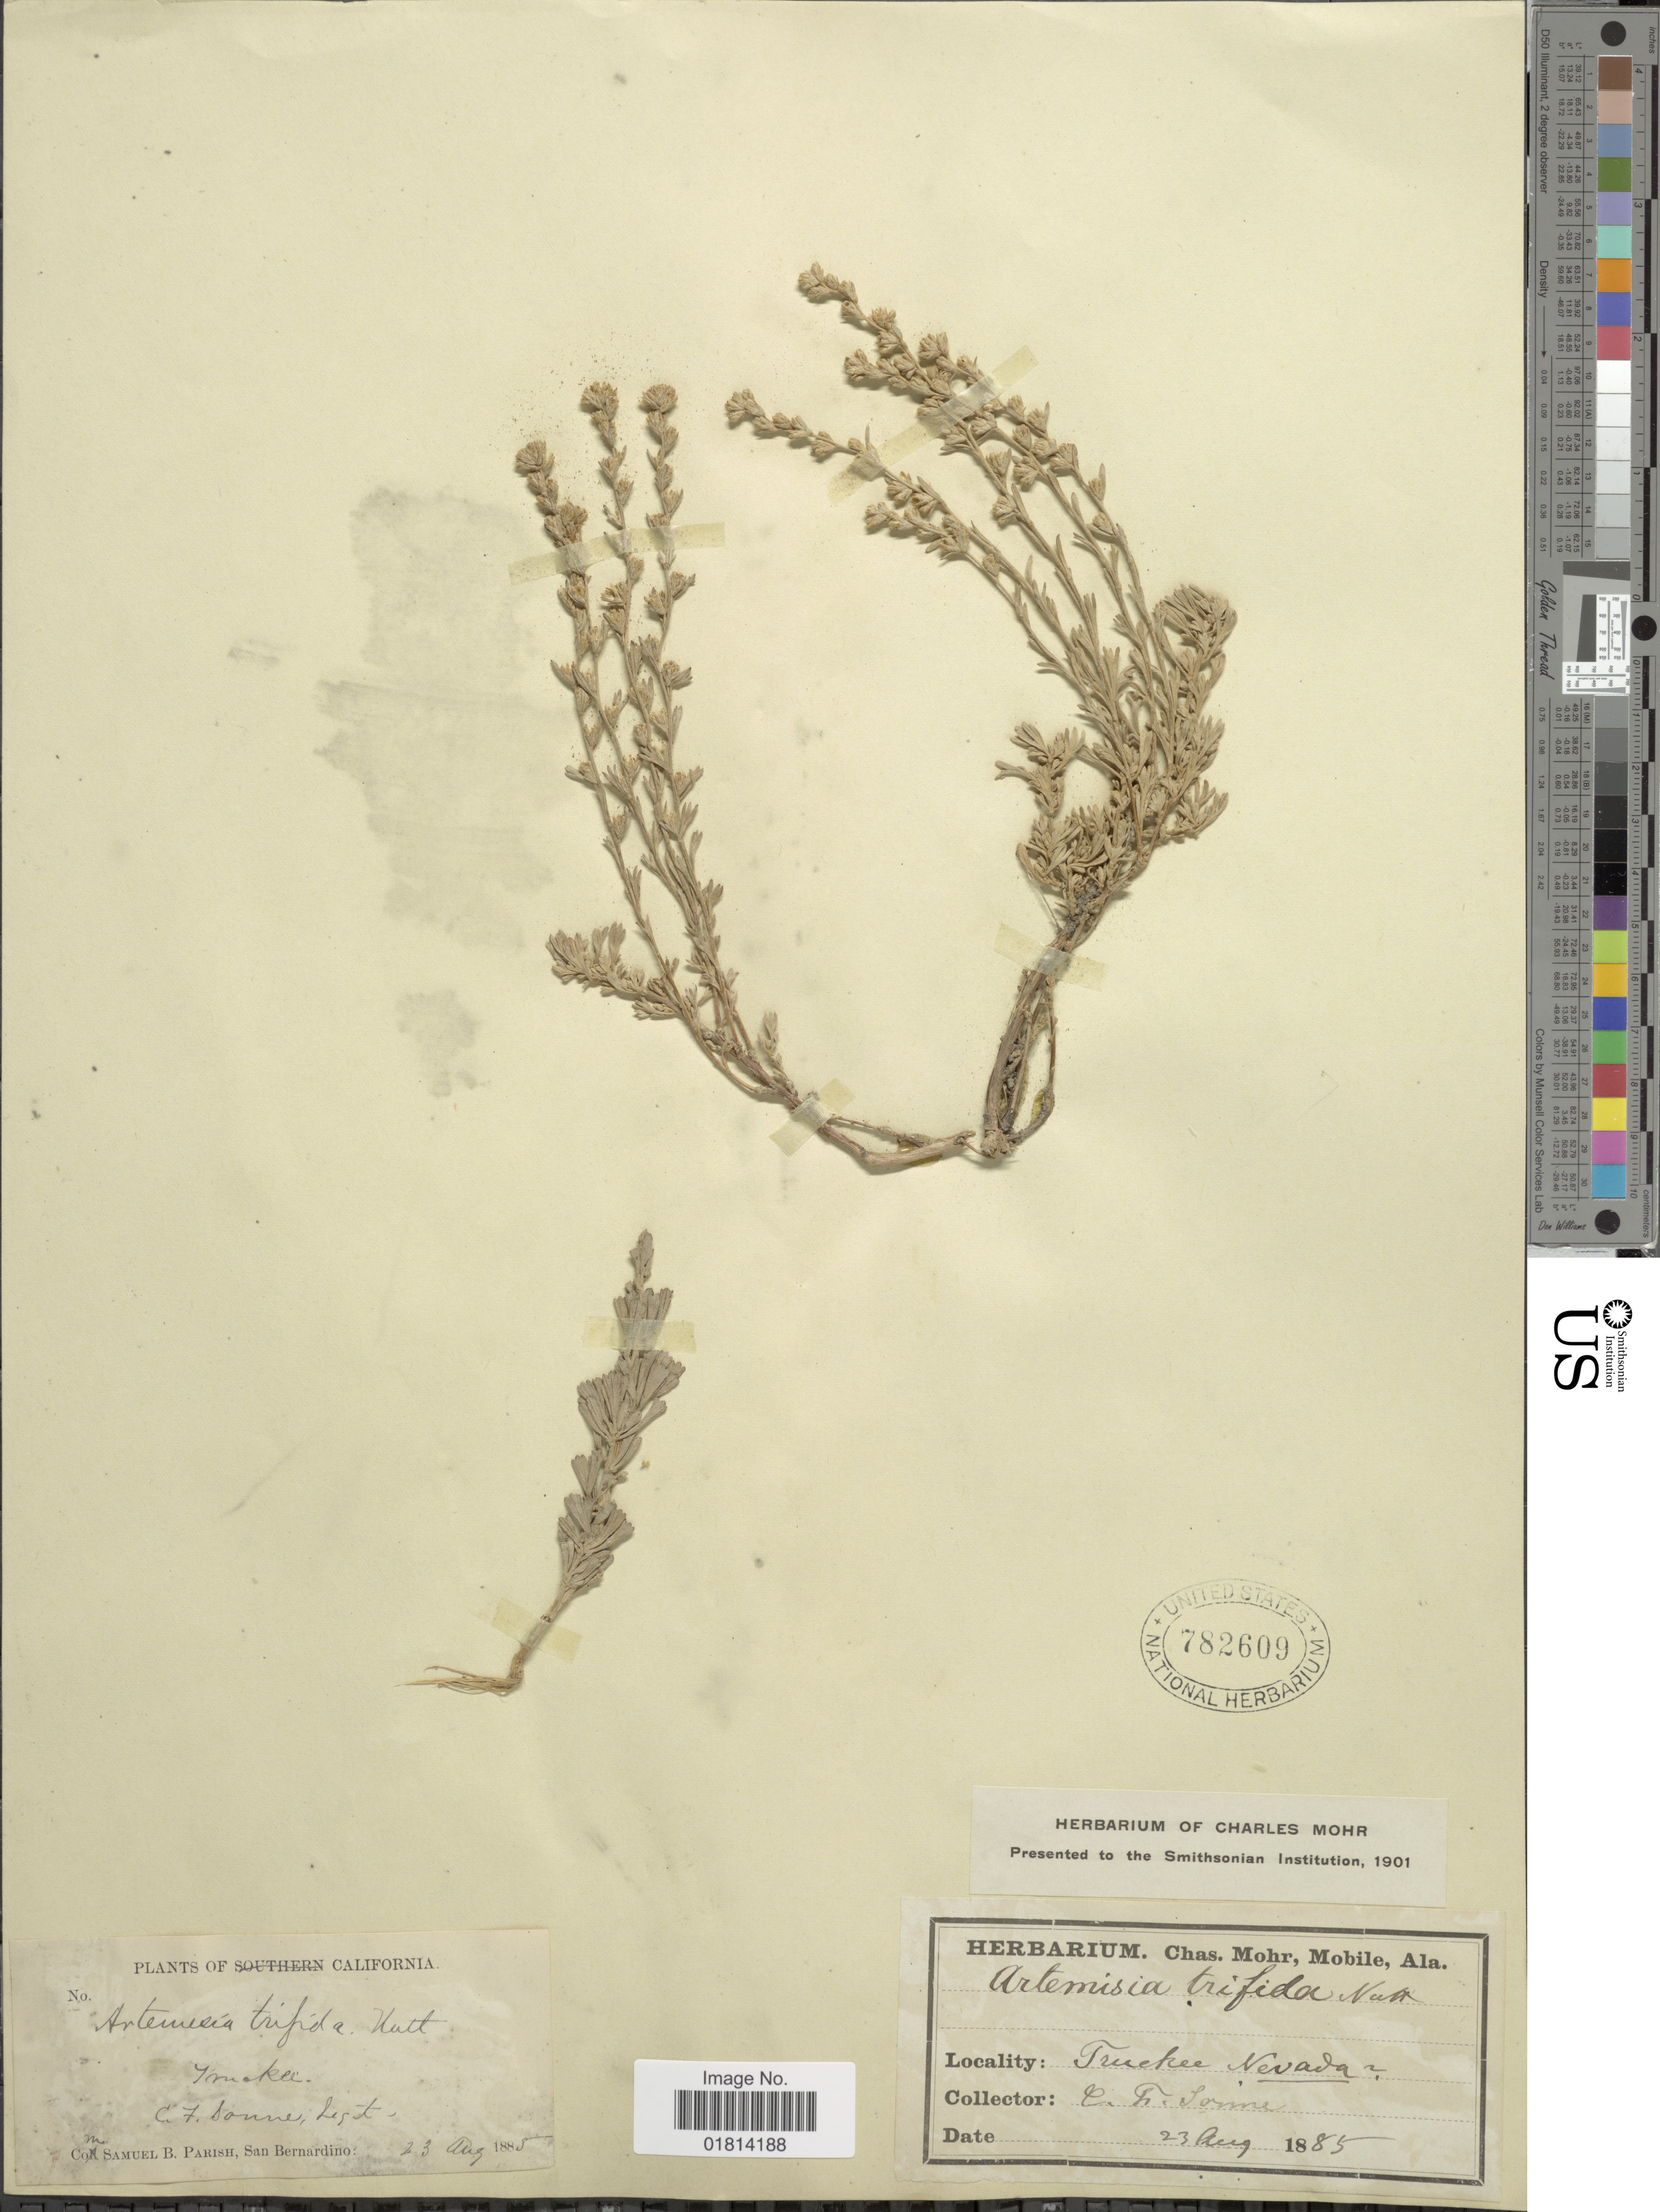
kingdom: Plantae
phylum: Tracheophyta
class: Magnoliopsida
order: Asterales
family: Asteraceae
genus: Artemisia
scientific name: Artemisia arbuscula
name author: Nutt.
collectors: C. Lorne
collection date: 1885-08-23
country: United States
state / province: Nevada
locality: Truckee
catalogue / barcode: US 782609